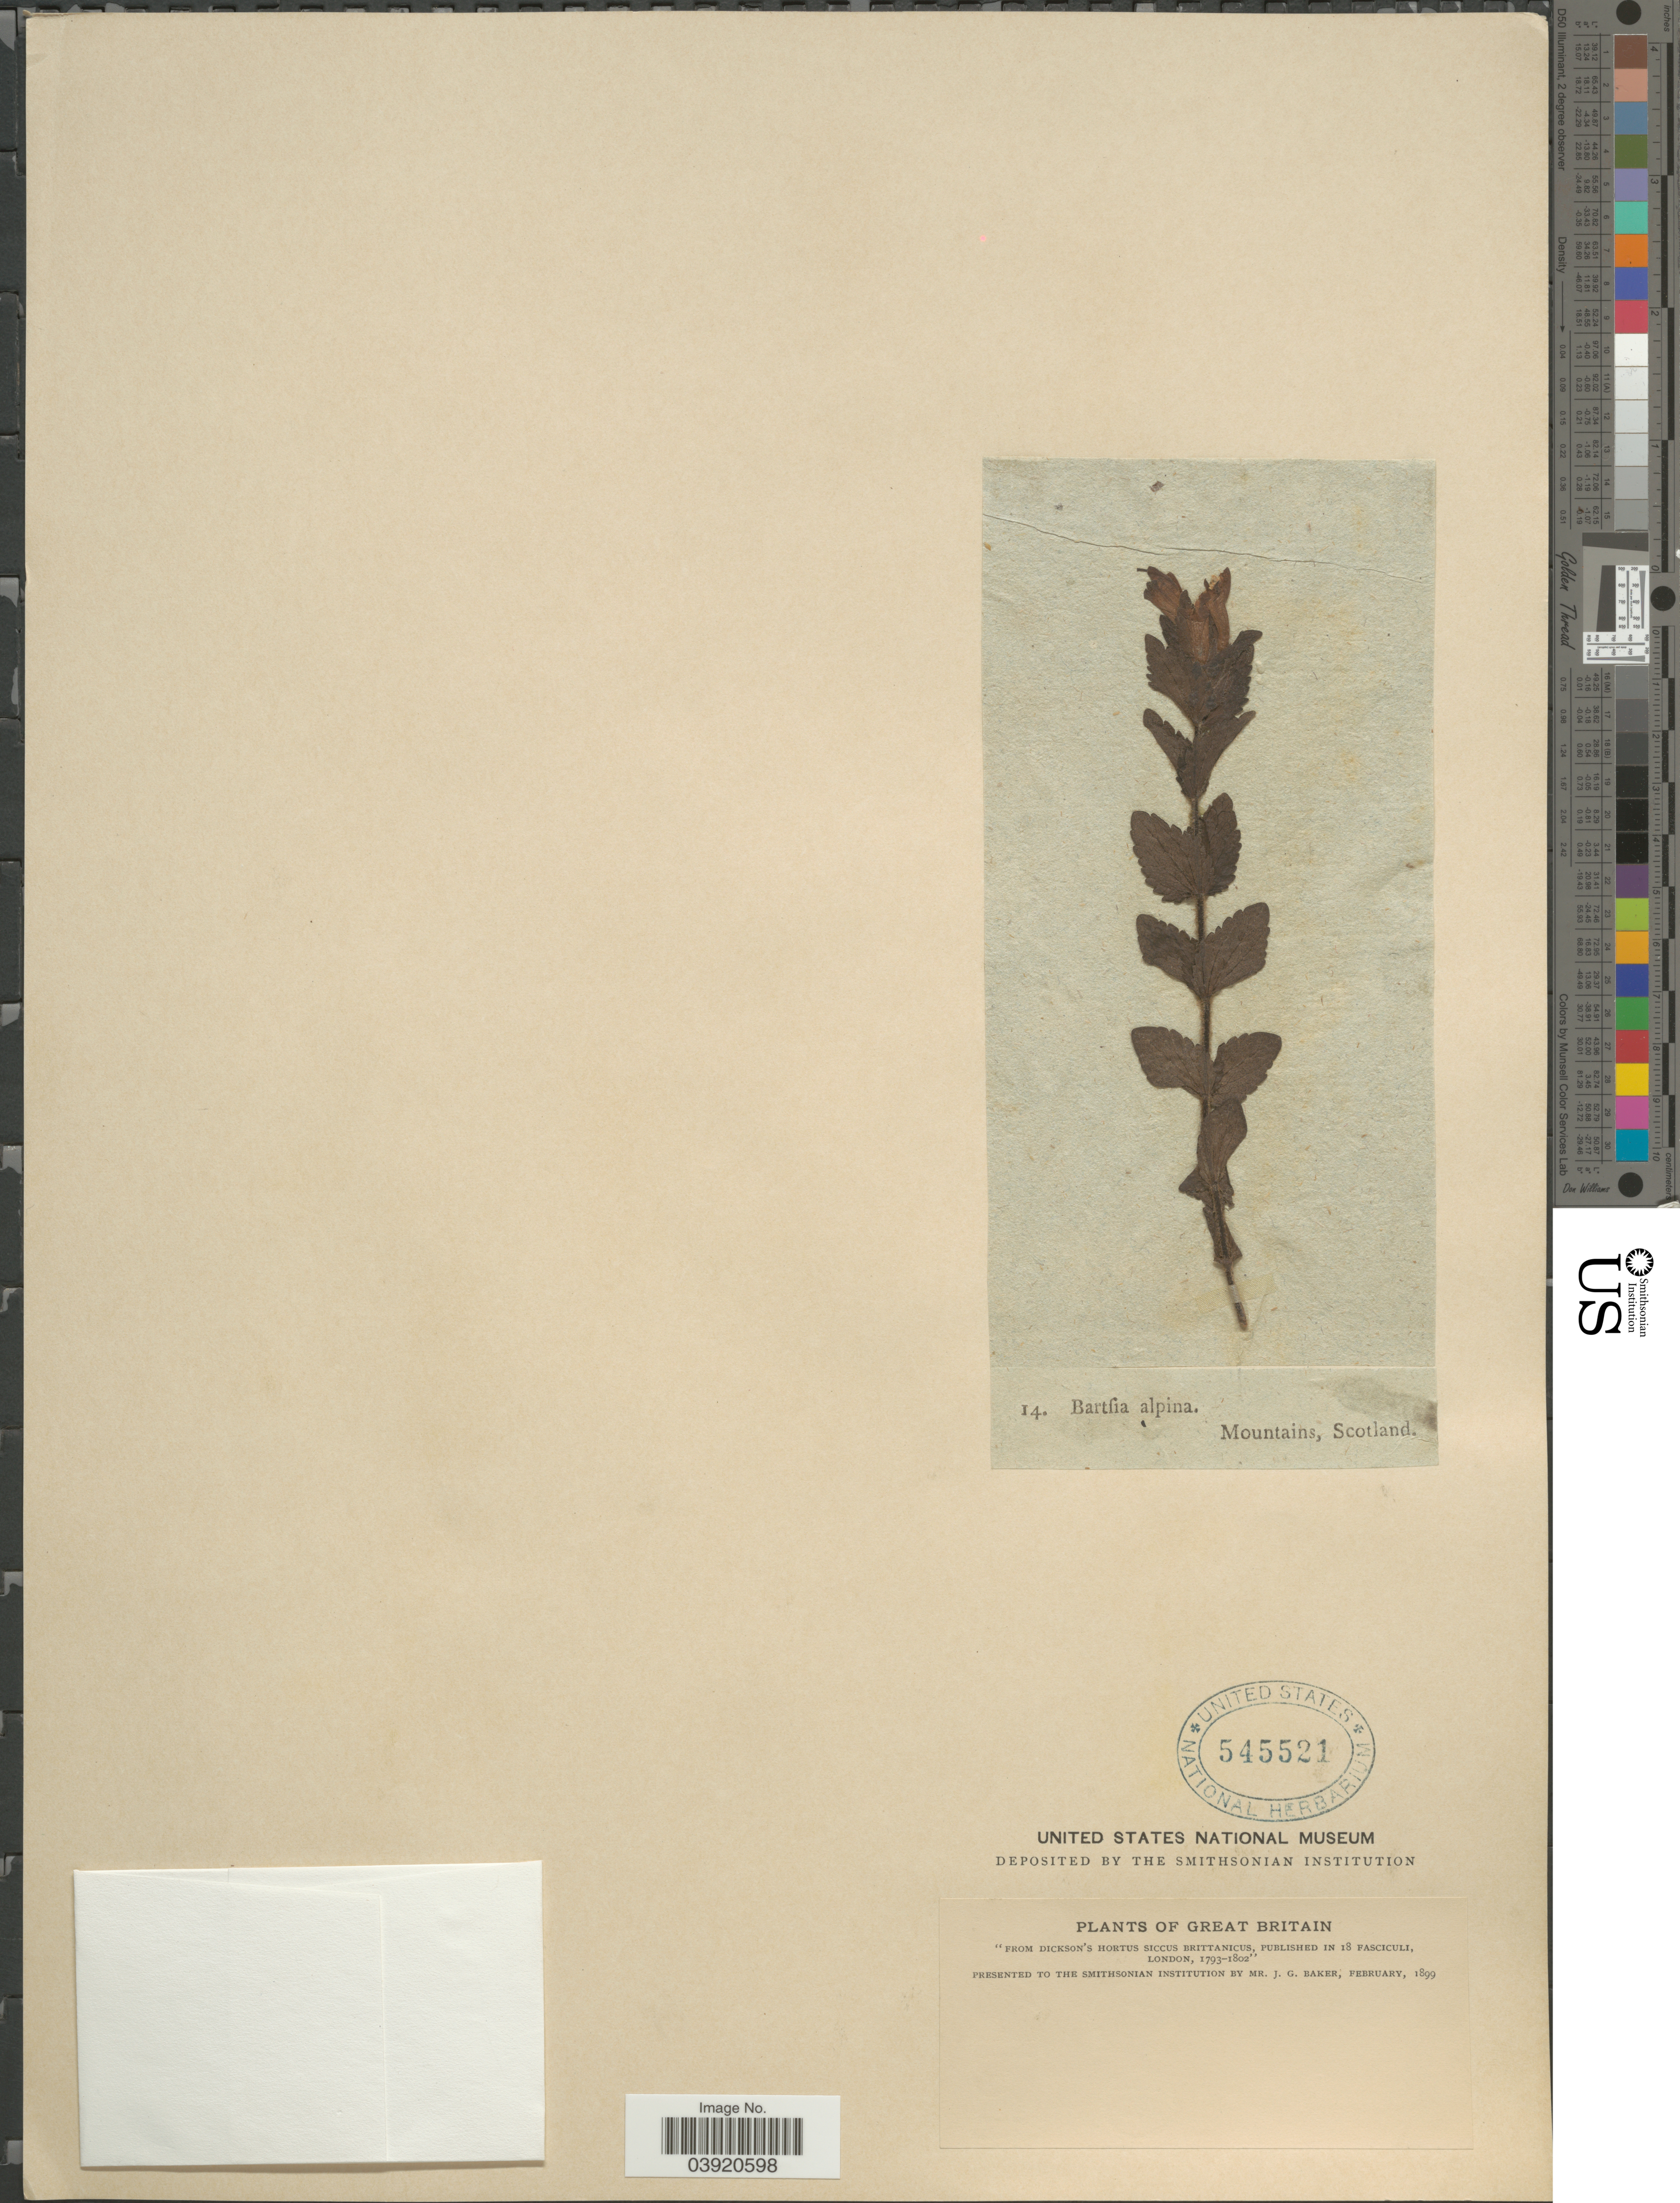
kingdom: Plantae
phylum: Tracheophyta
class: Magnoliopsida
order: Lamiales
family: Orobanchaceae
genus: Bartsia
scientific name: Bartsia alpina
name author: L.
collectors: J. G. Baker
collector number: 14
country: United Kingdom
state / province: Scotland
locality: Mountains.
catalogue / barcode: US 545521